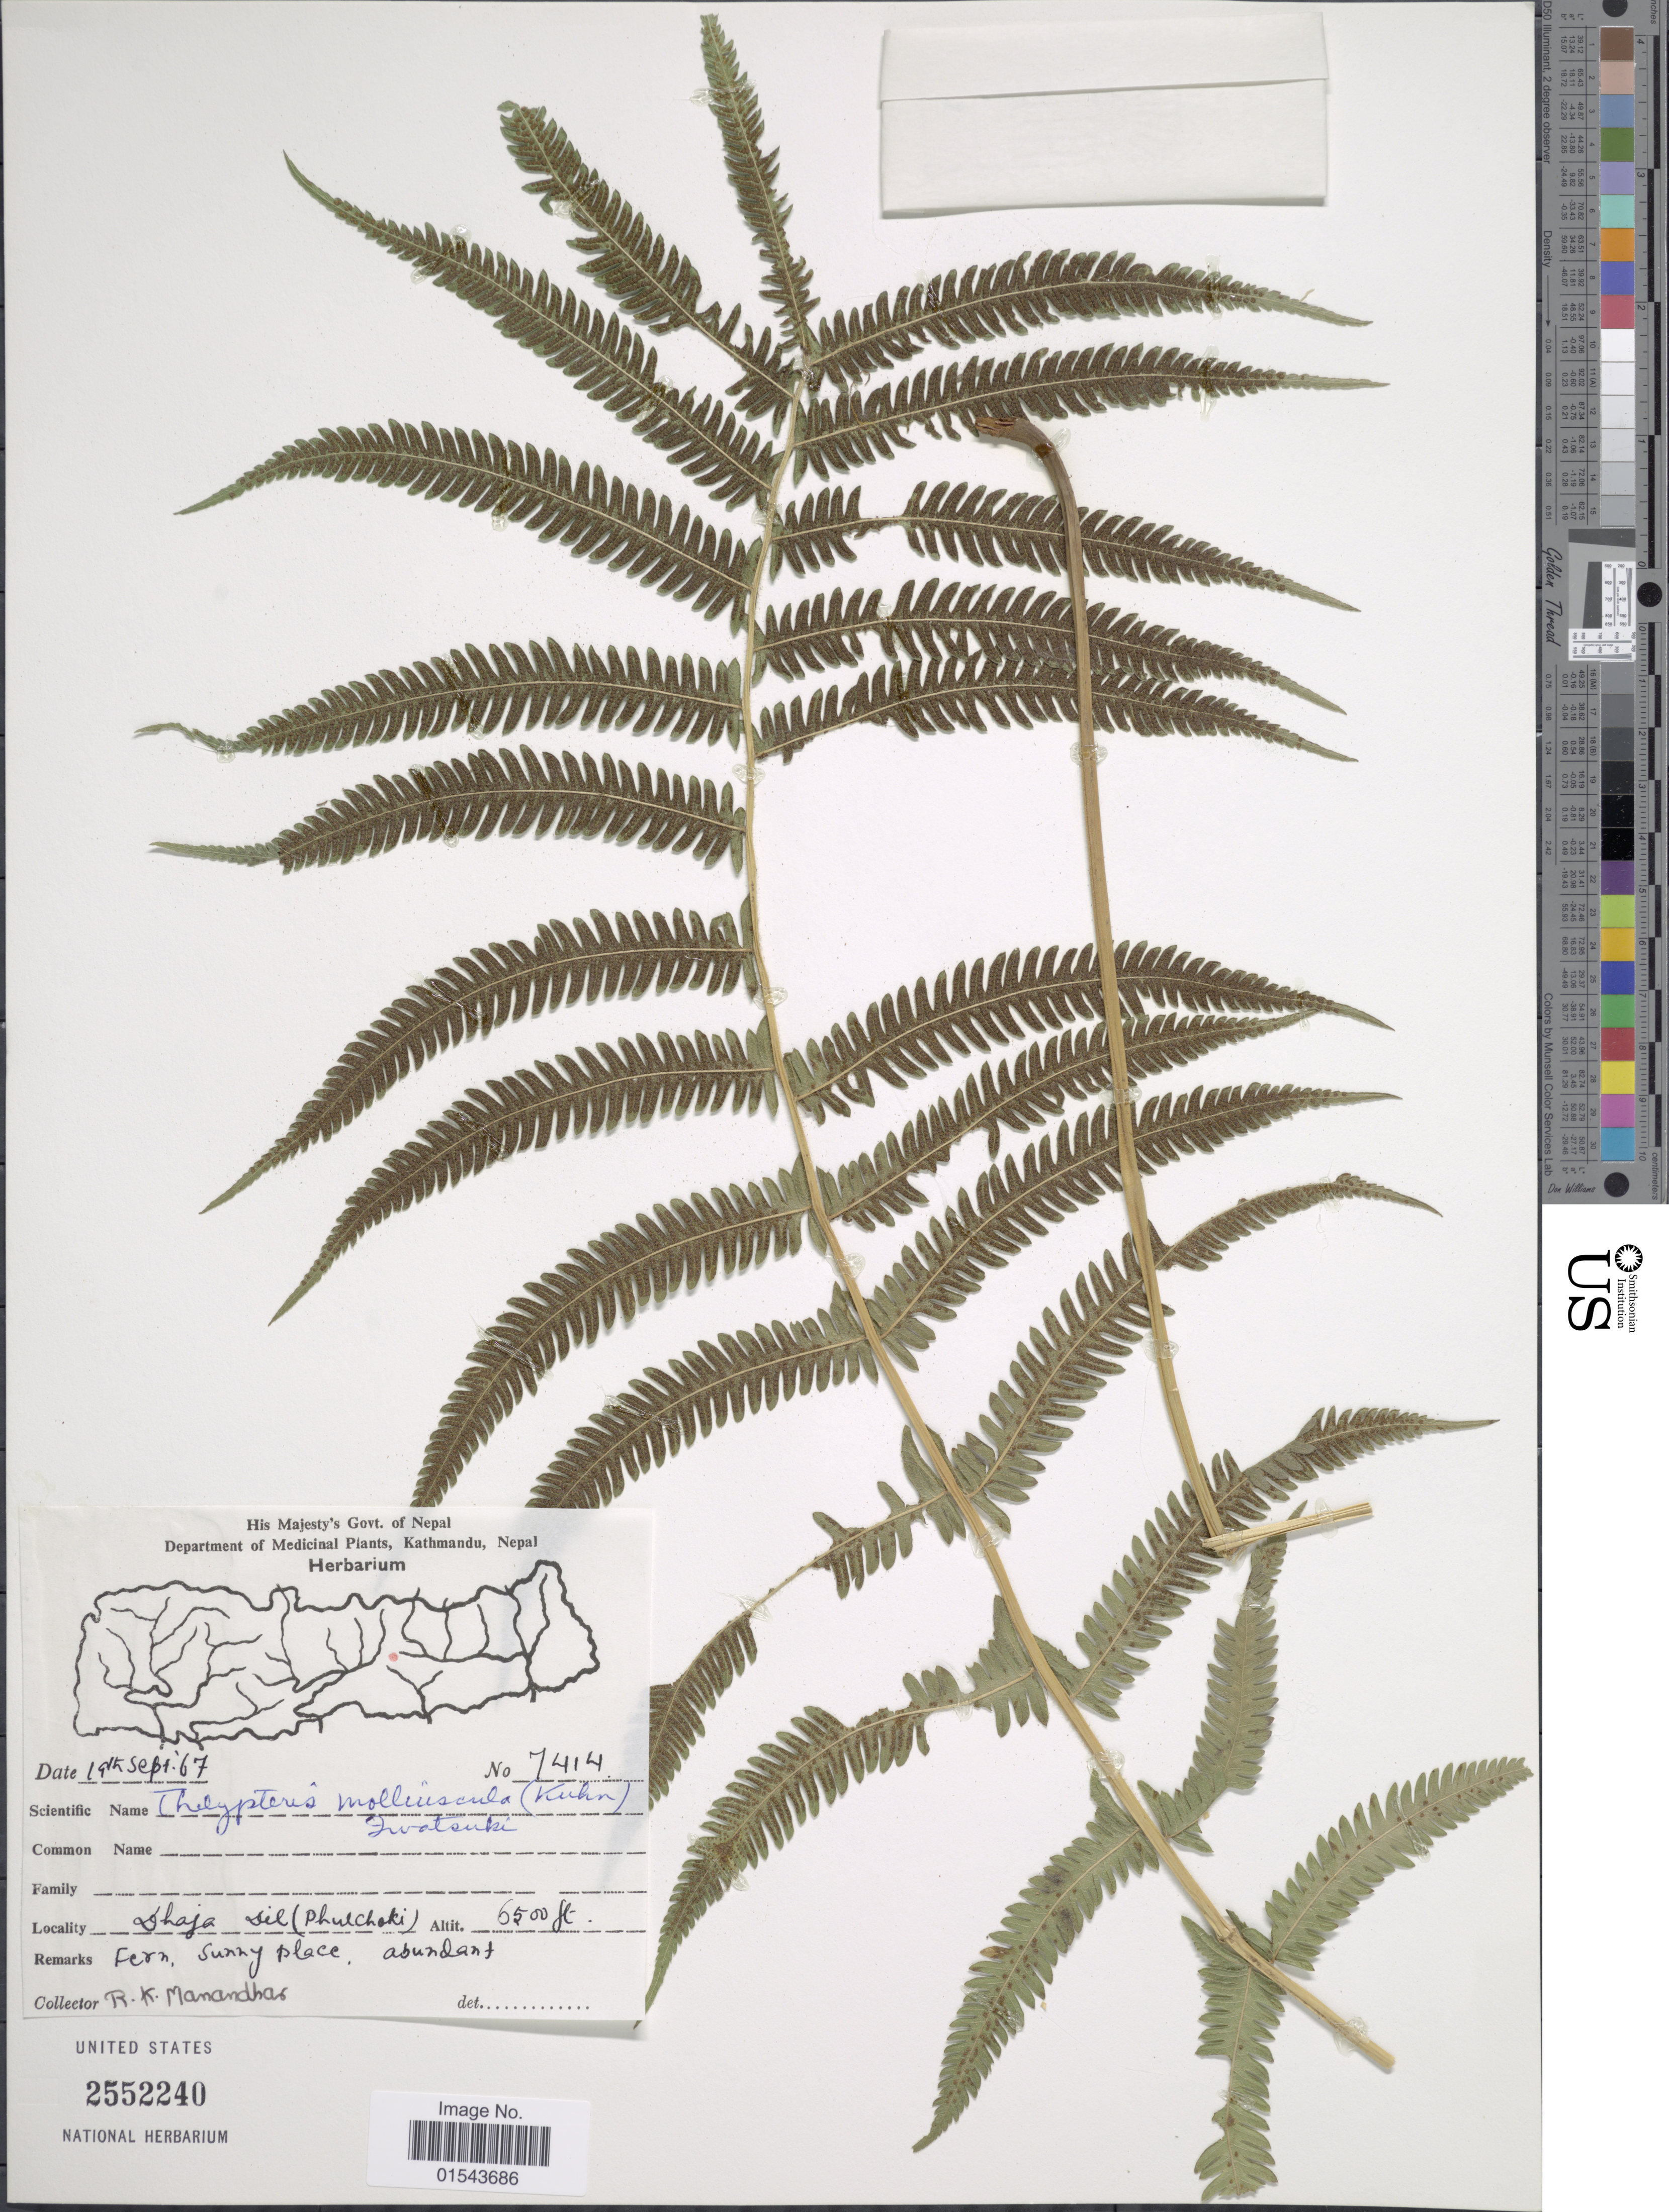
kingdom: Plantae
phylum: Tracheophyta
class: Polypodiopsida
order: Polypodiales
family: Thelypteridaceae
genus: Christella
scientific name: Christella molliuscula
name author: (Wall.) Holttum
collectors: R. Manandhar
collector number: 7414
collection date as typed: Transcribed d/m/y: 19/9/67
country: Nepal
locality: Dhaja Dil (Phulchoki)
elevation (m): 1981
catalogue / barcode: US 2552240